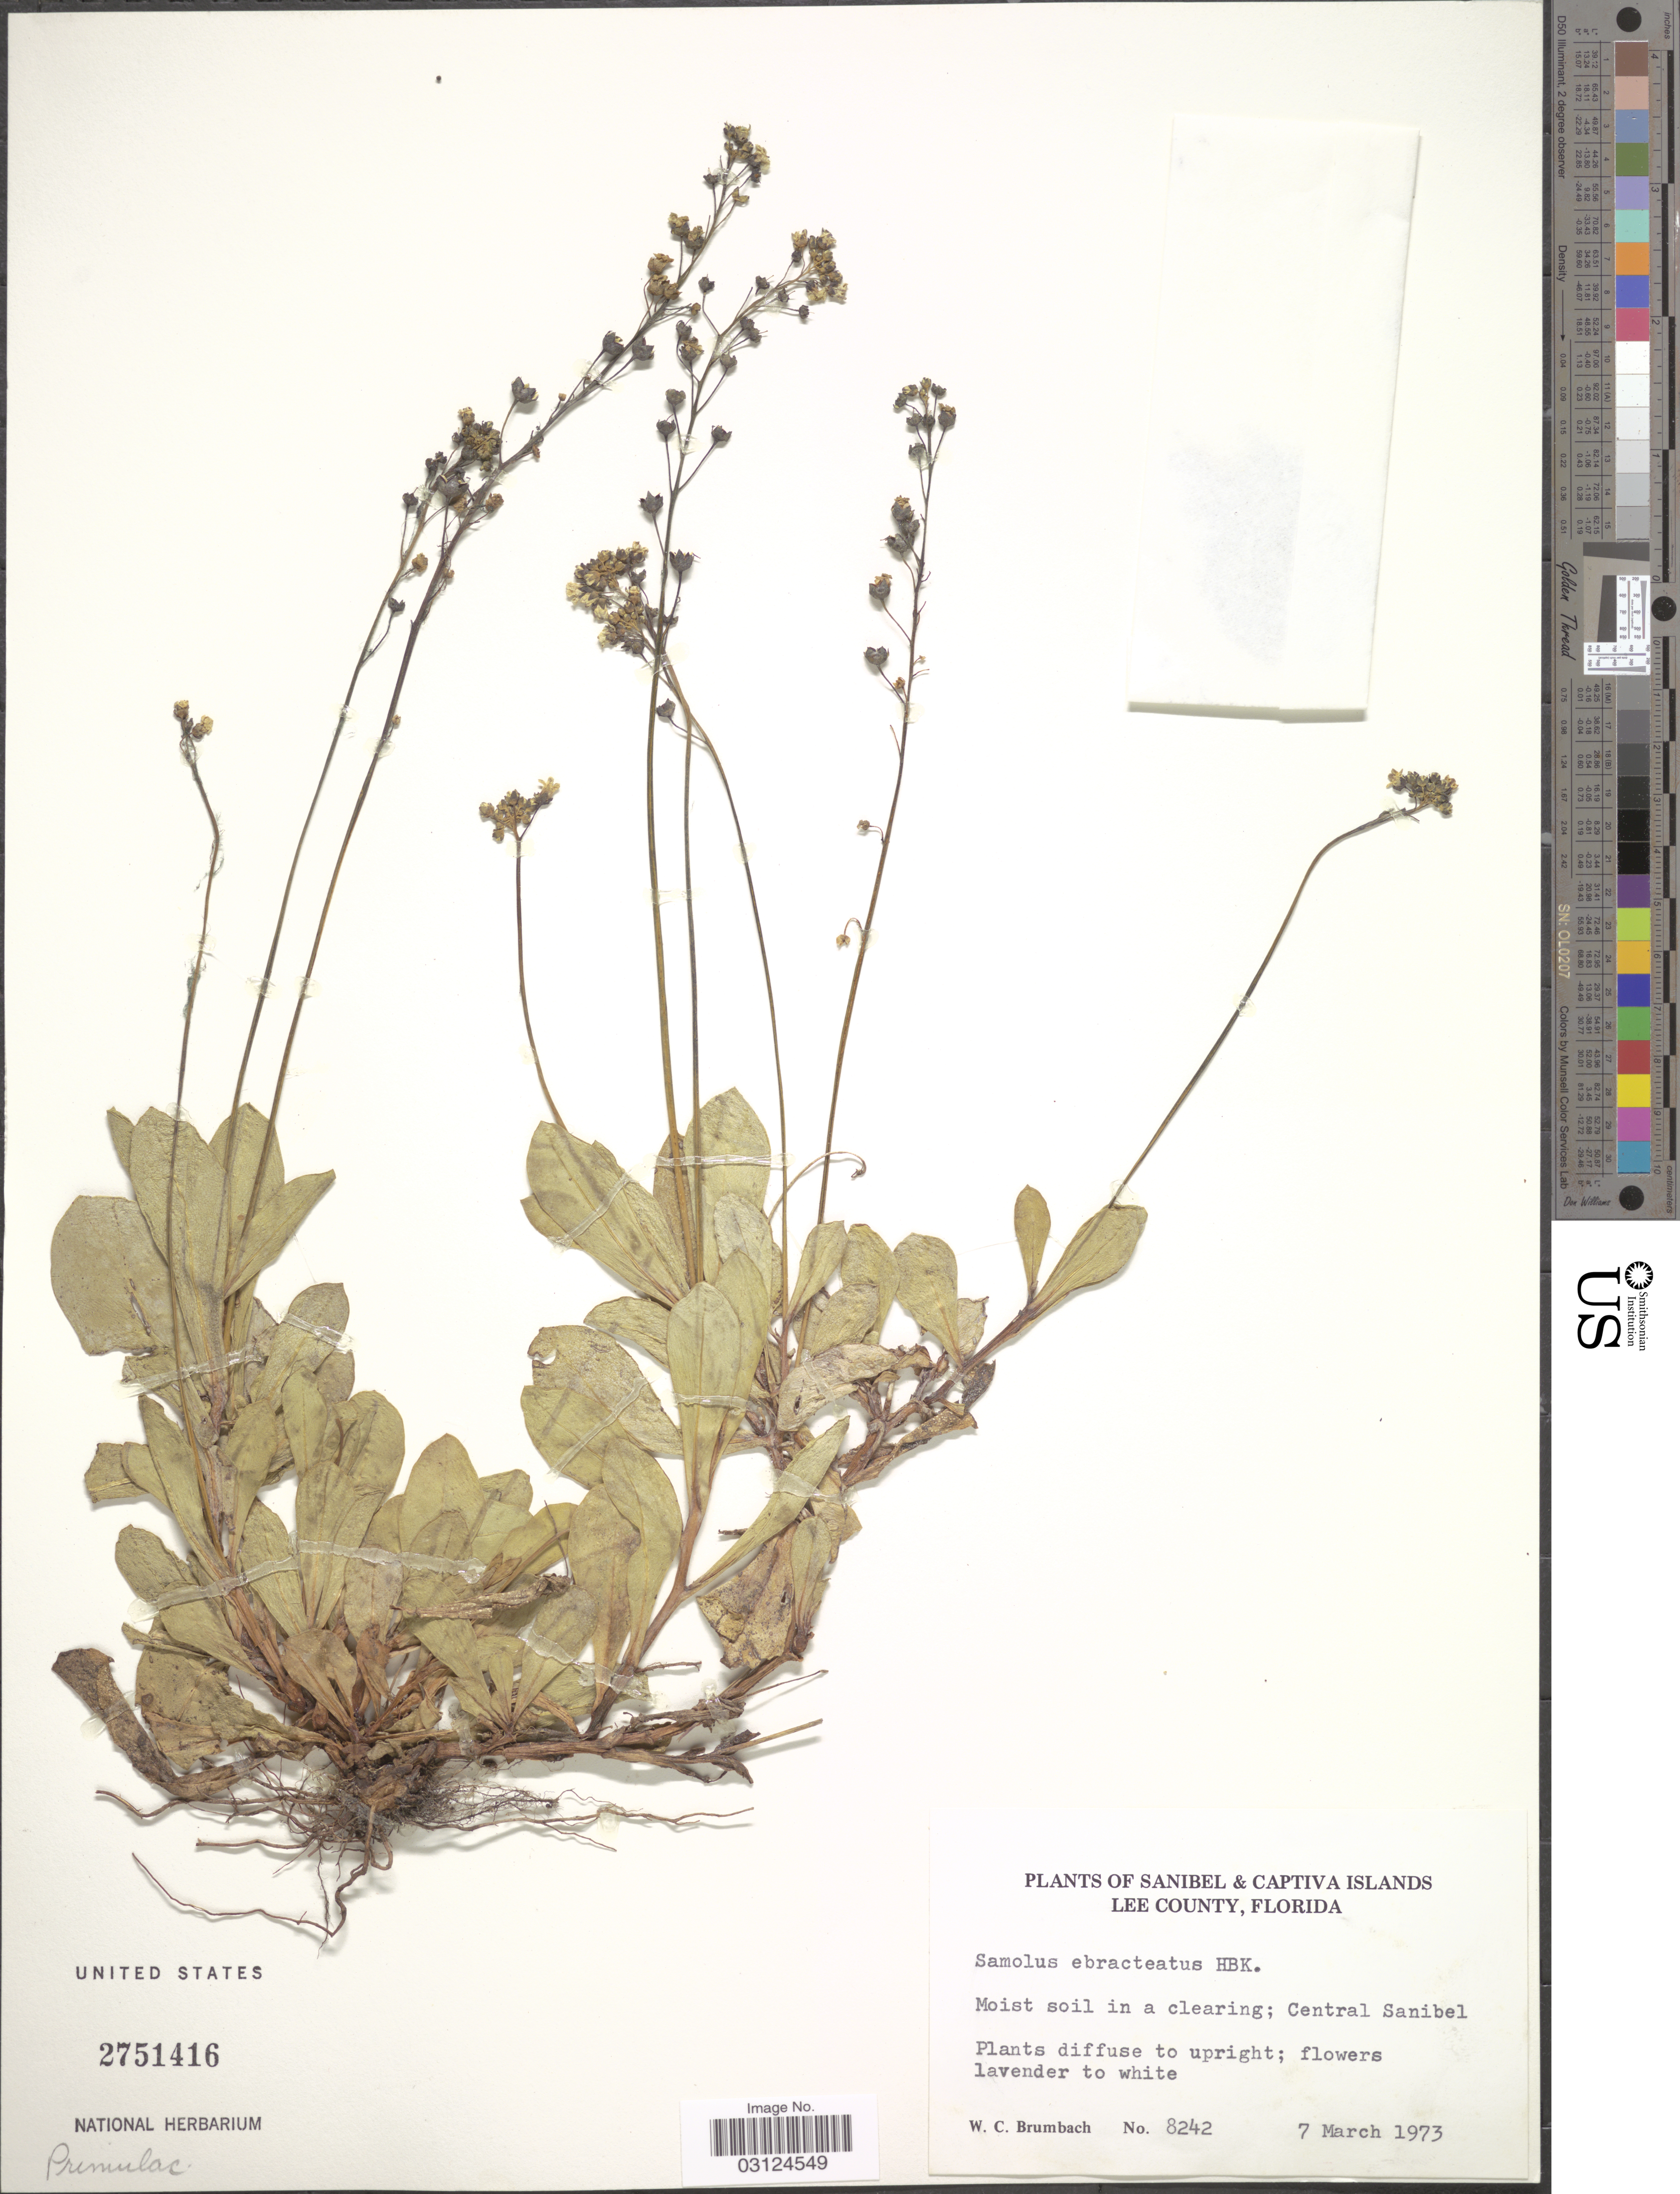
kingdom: Plantae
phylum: Tracheophyta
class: Magnoliopsida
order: Ericales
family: Primulaceae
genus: Samolus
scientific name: Samolus ebracteatus subsp. ebracteatus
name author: Kunth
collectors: W. C. Brumbach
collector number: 8242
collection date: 1973-03-07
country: United States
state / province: Florida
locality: Sanibel & Captiva Islands, Lee County, Central Sanibel.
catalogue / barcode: US 2751416